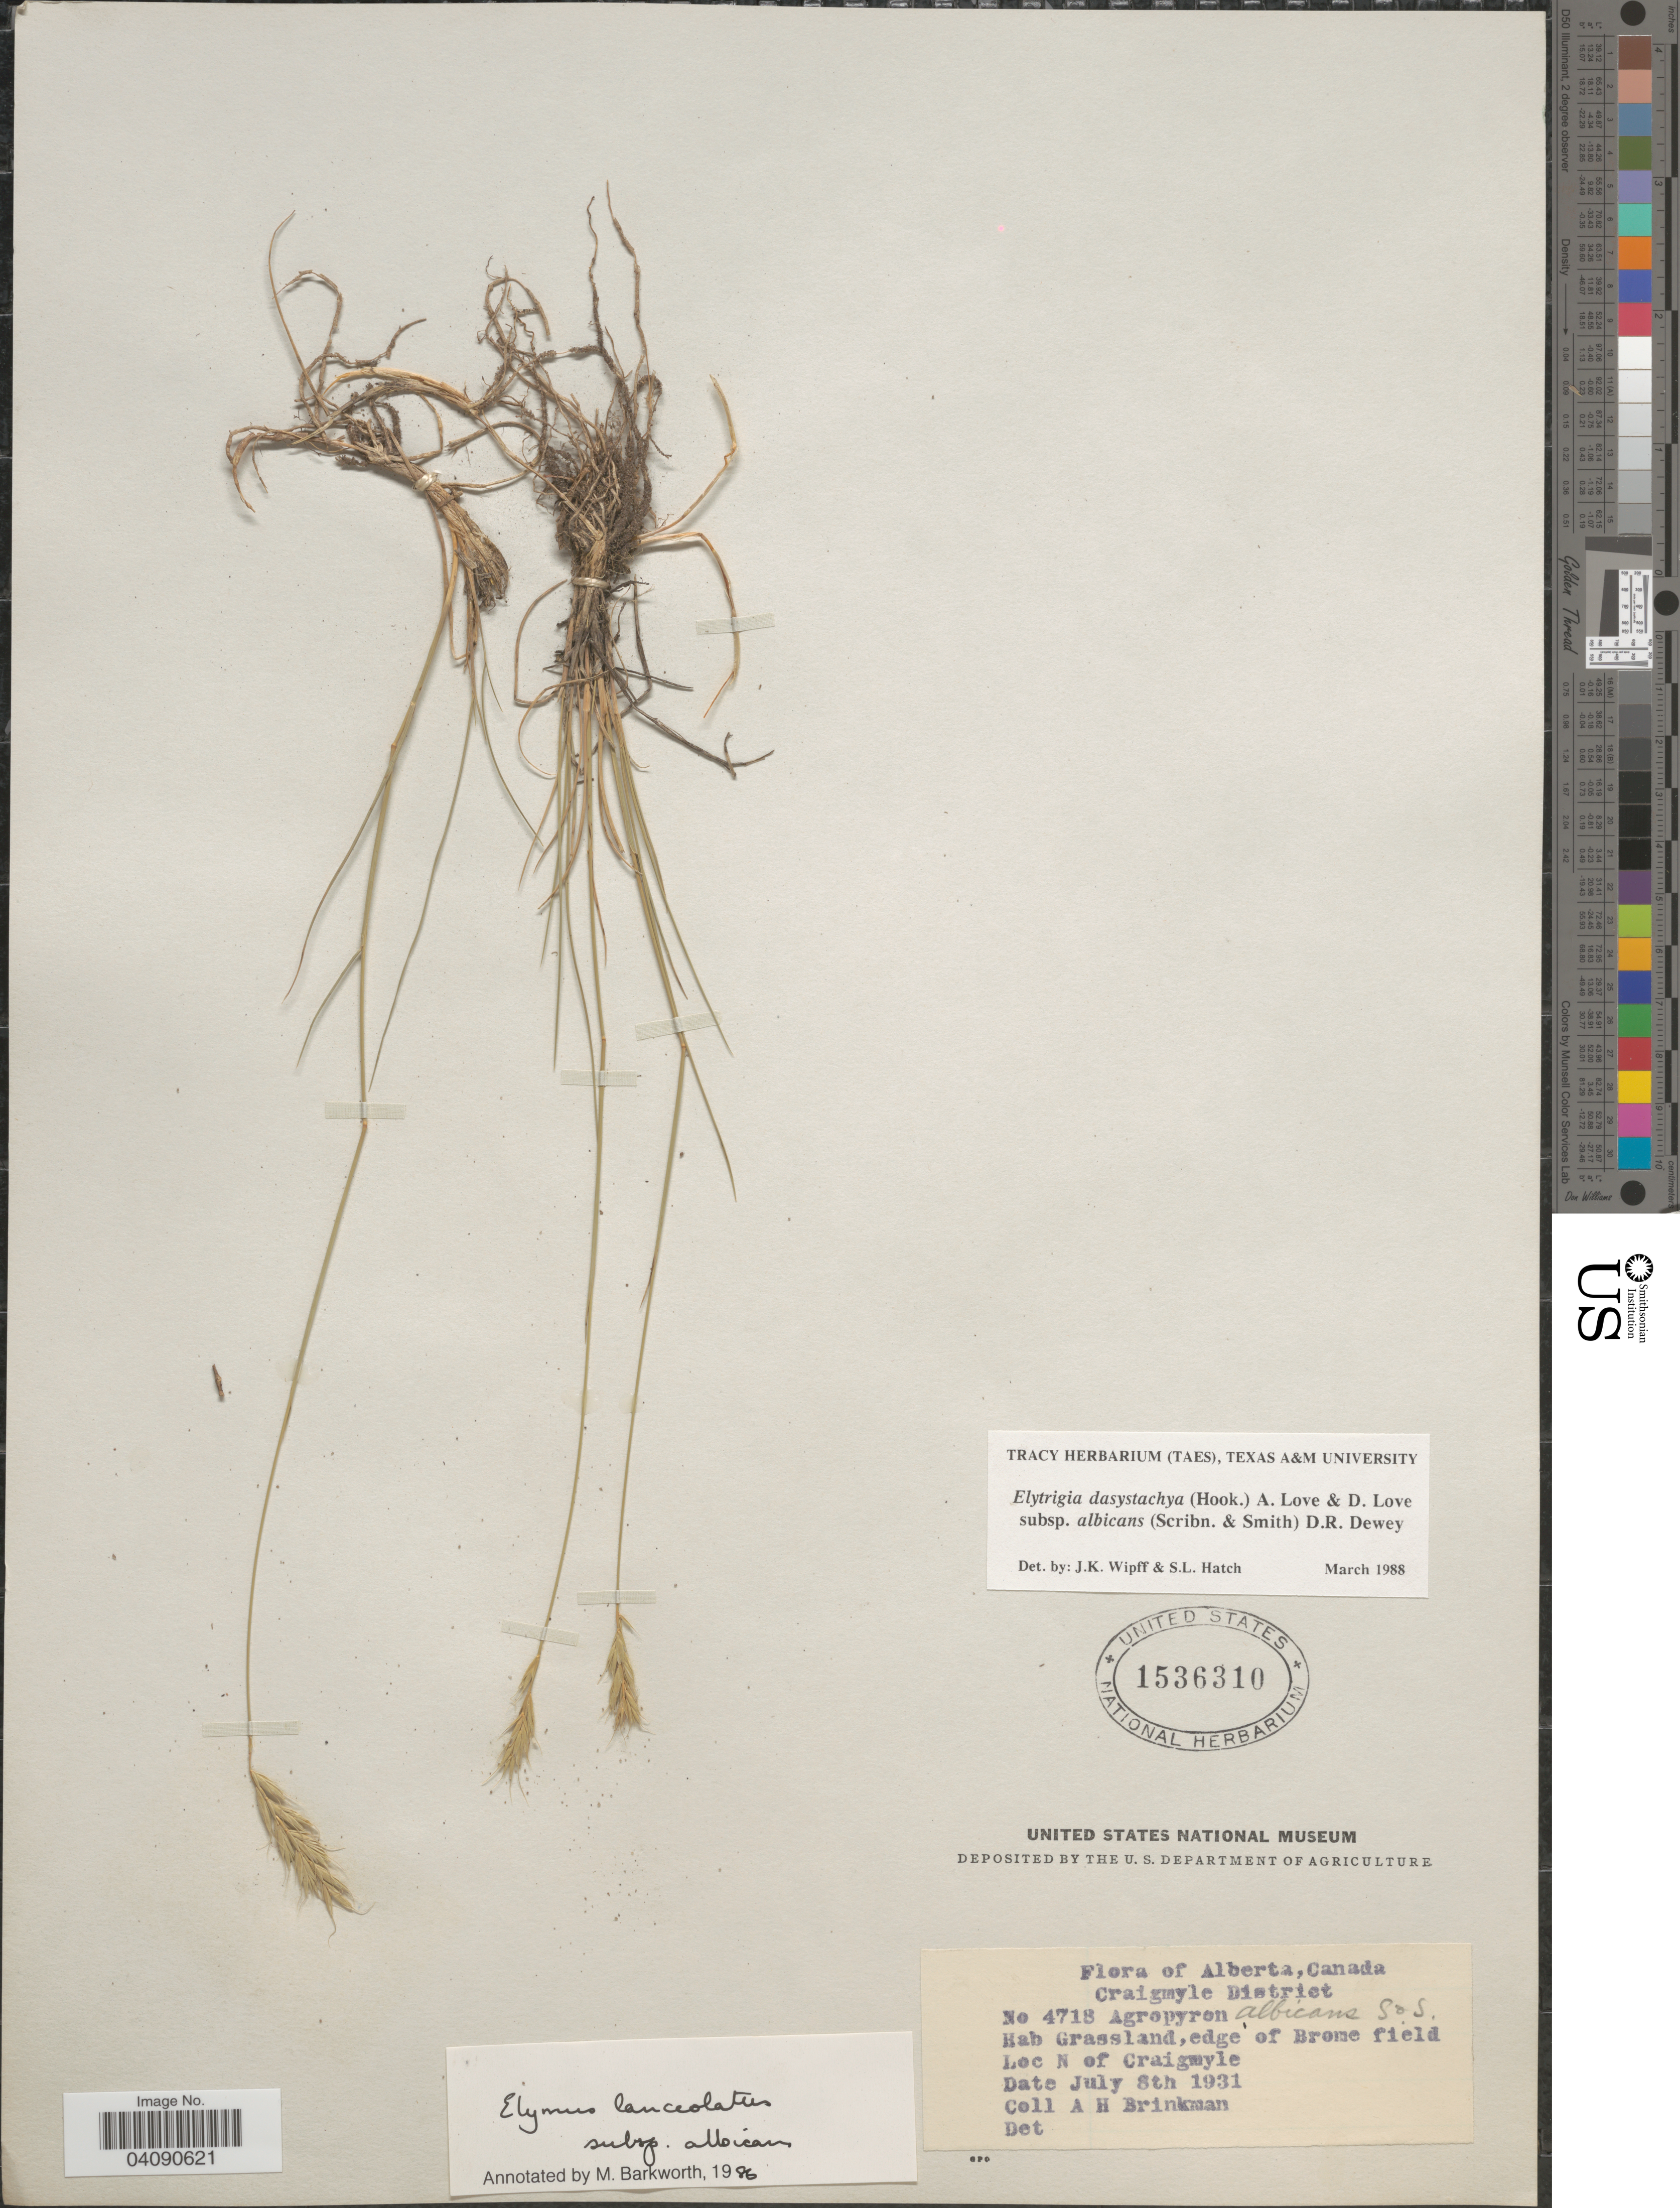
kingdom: Plantae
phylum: Tracheophyta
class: Liliopsida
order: Poales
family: Poaceae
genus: Elymus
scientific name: Elymus albicans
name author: (Scribn. & J.G. Sm.) Á. Löve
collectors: A. Brinkman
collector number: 4718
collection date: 1931-07-08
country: Canada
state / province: Alberta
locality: Craigmyle District. Grassland, edge of Brome field. N of Craigmyle.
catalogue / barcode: US 1536310